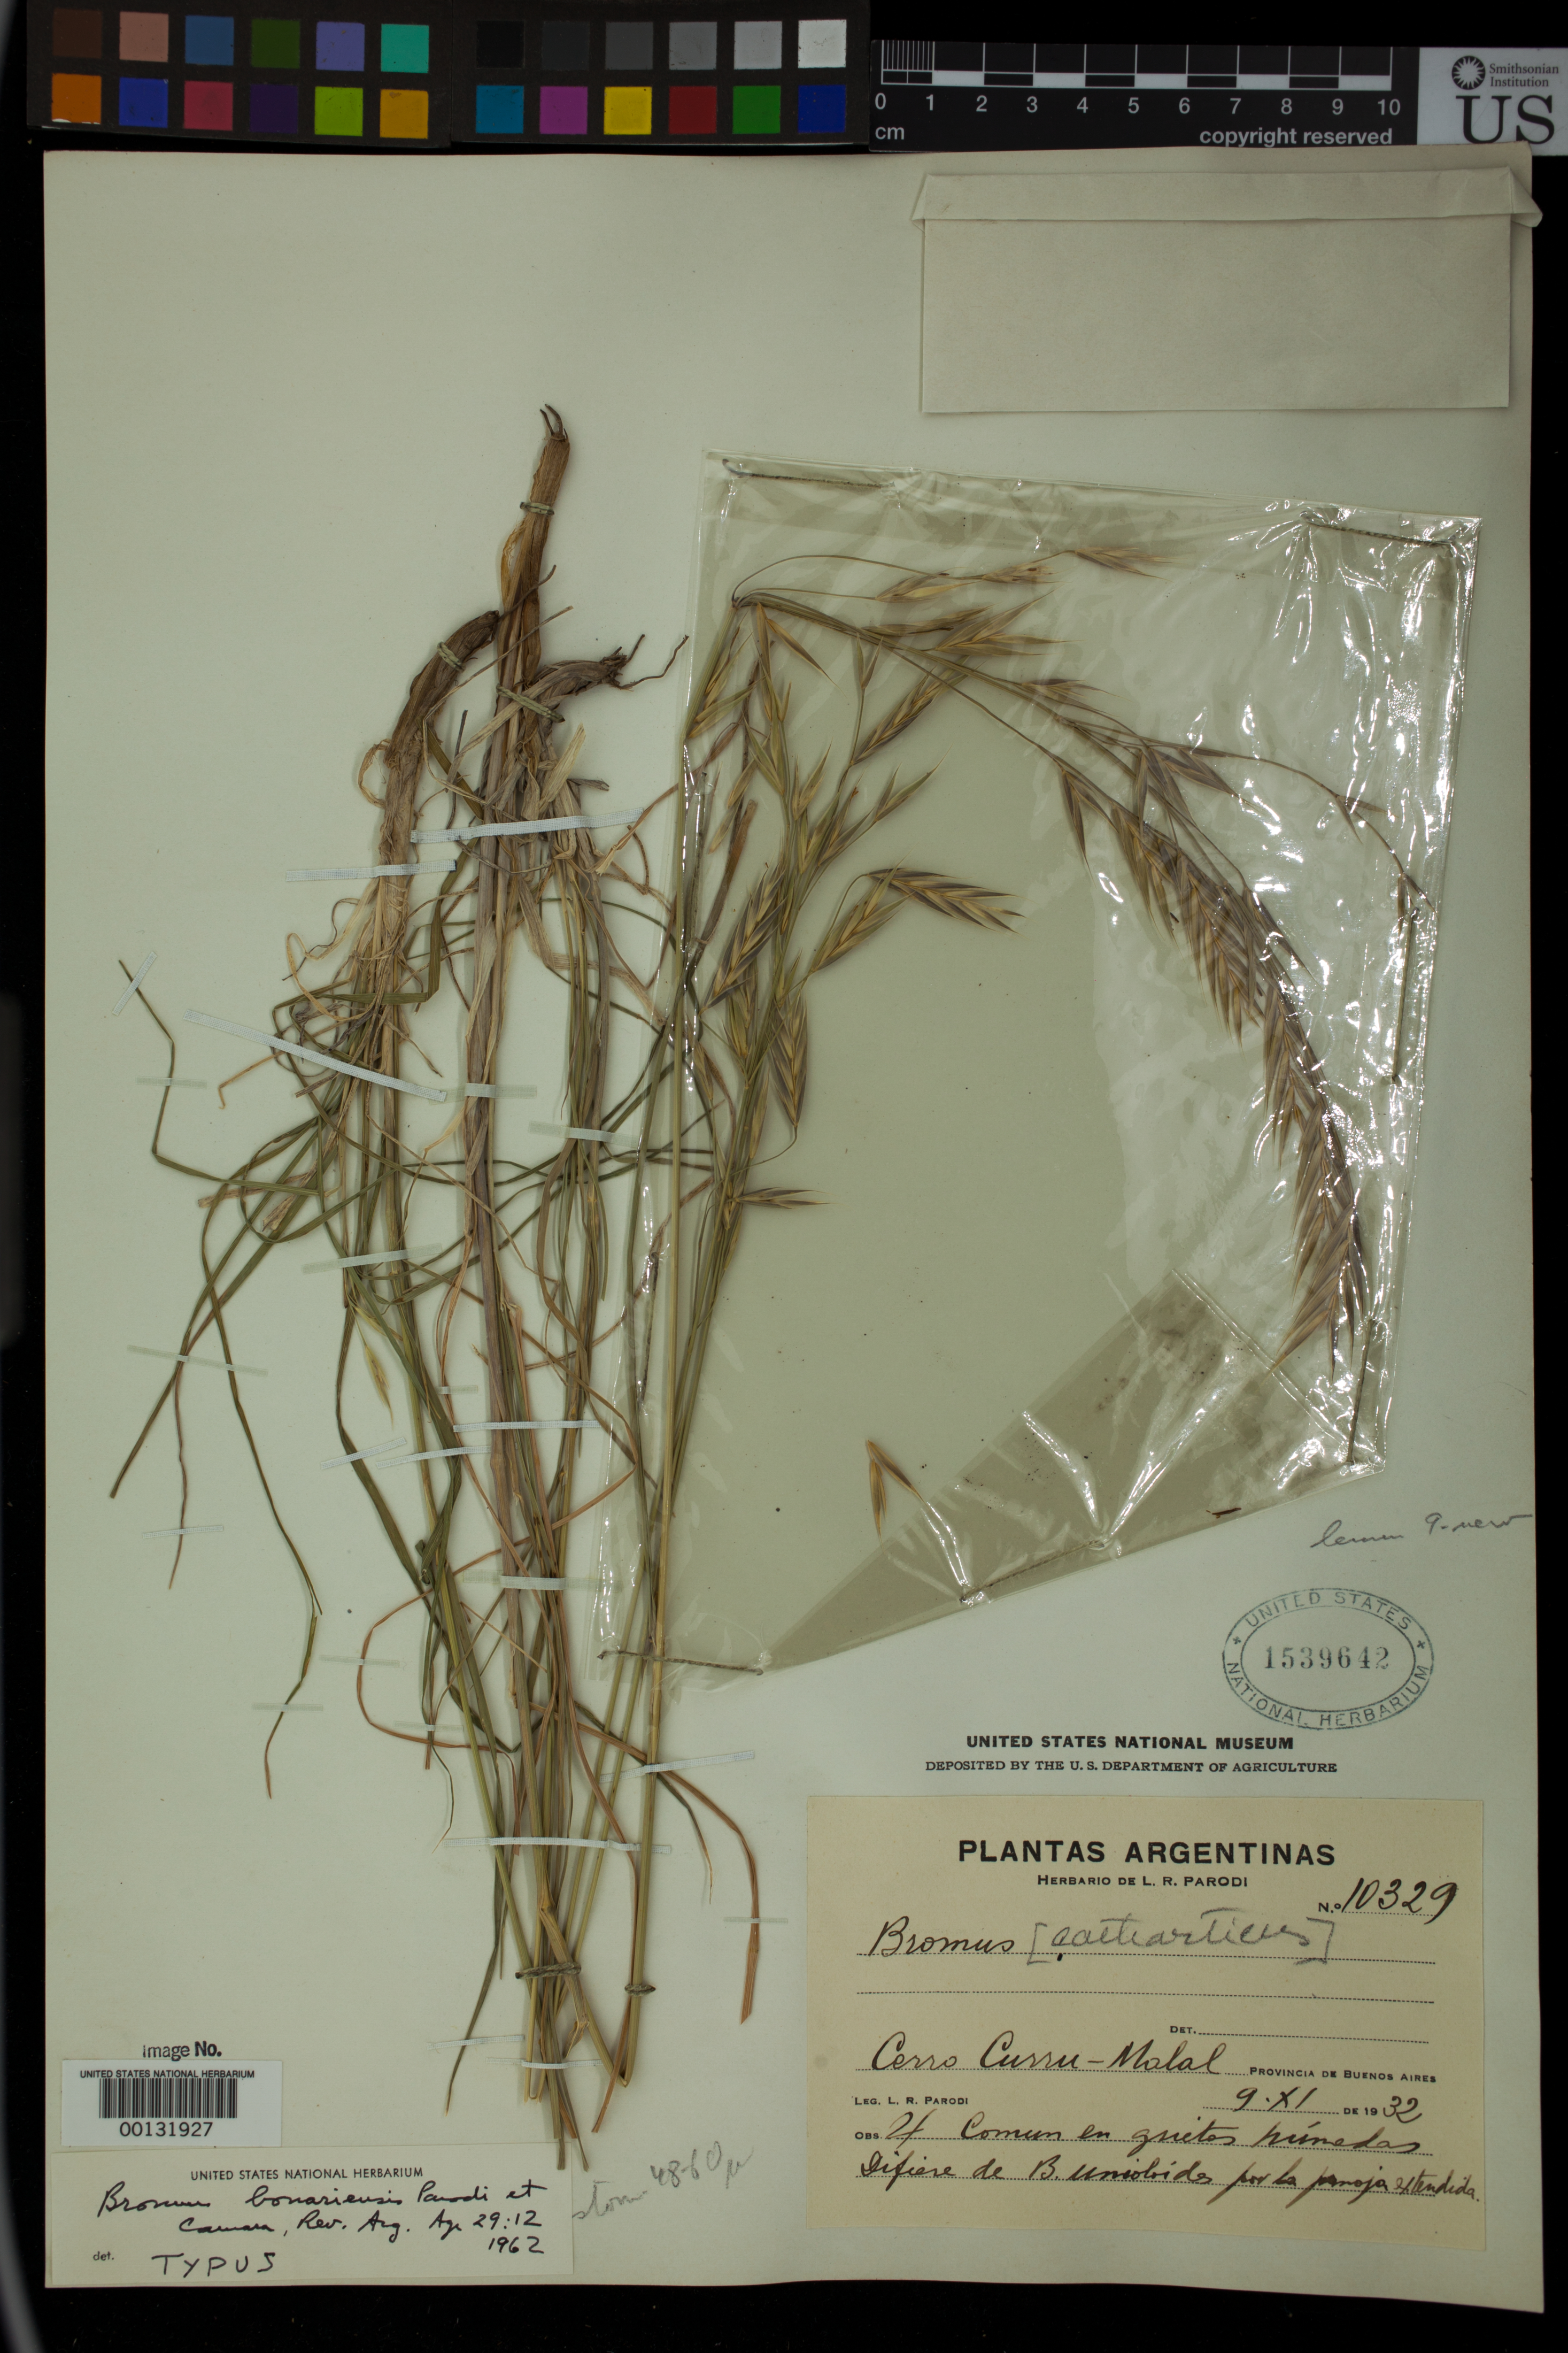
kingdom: Plantae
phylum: Tracheophyta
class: Liliopsida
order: Poales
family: Poaceae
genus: Bromus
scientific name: Bromus bonariensis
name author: Parodi & Camara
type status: Isotype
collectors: L. R. Parodi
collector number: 10329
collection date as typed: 09 Nov 1932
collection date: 1932-11-09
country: Argentina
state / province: Buenos Aires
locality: Cerro Curru-Malal.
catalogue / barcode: US 1539642